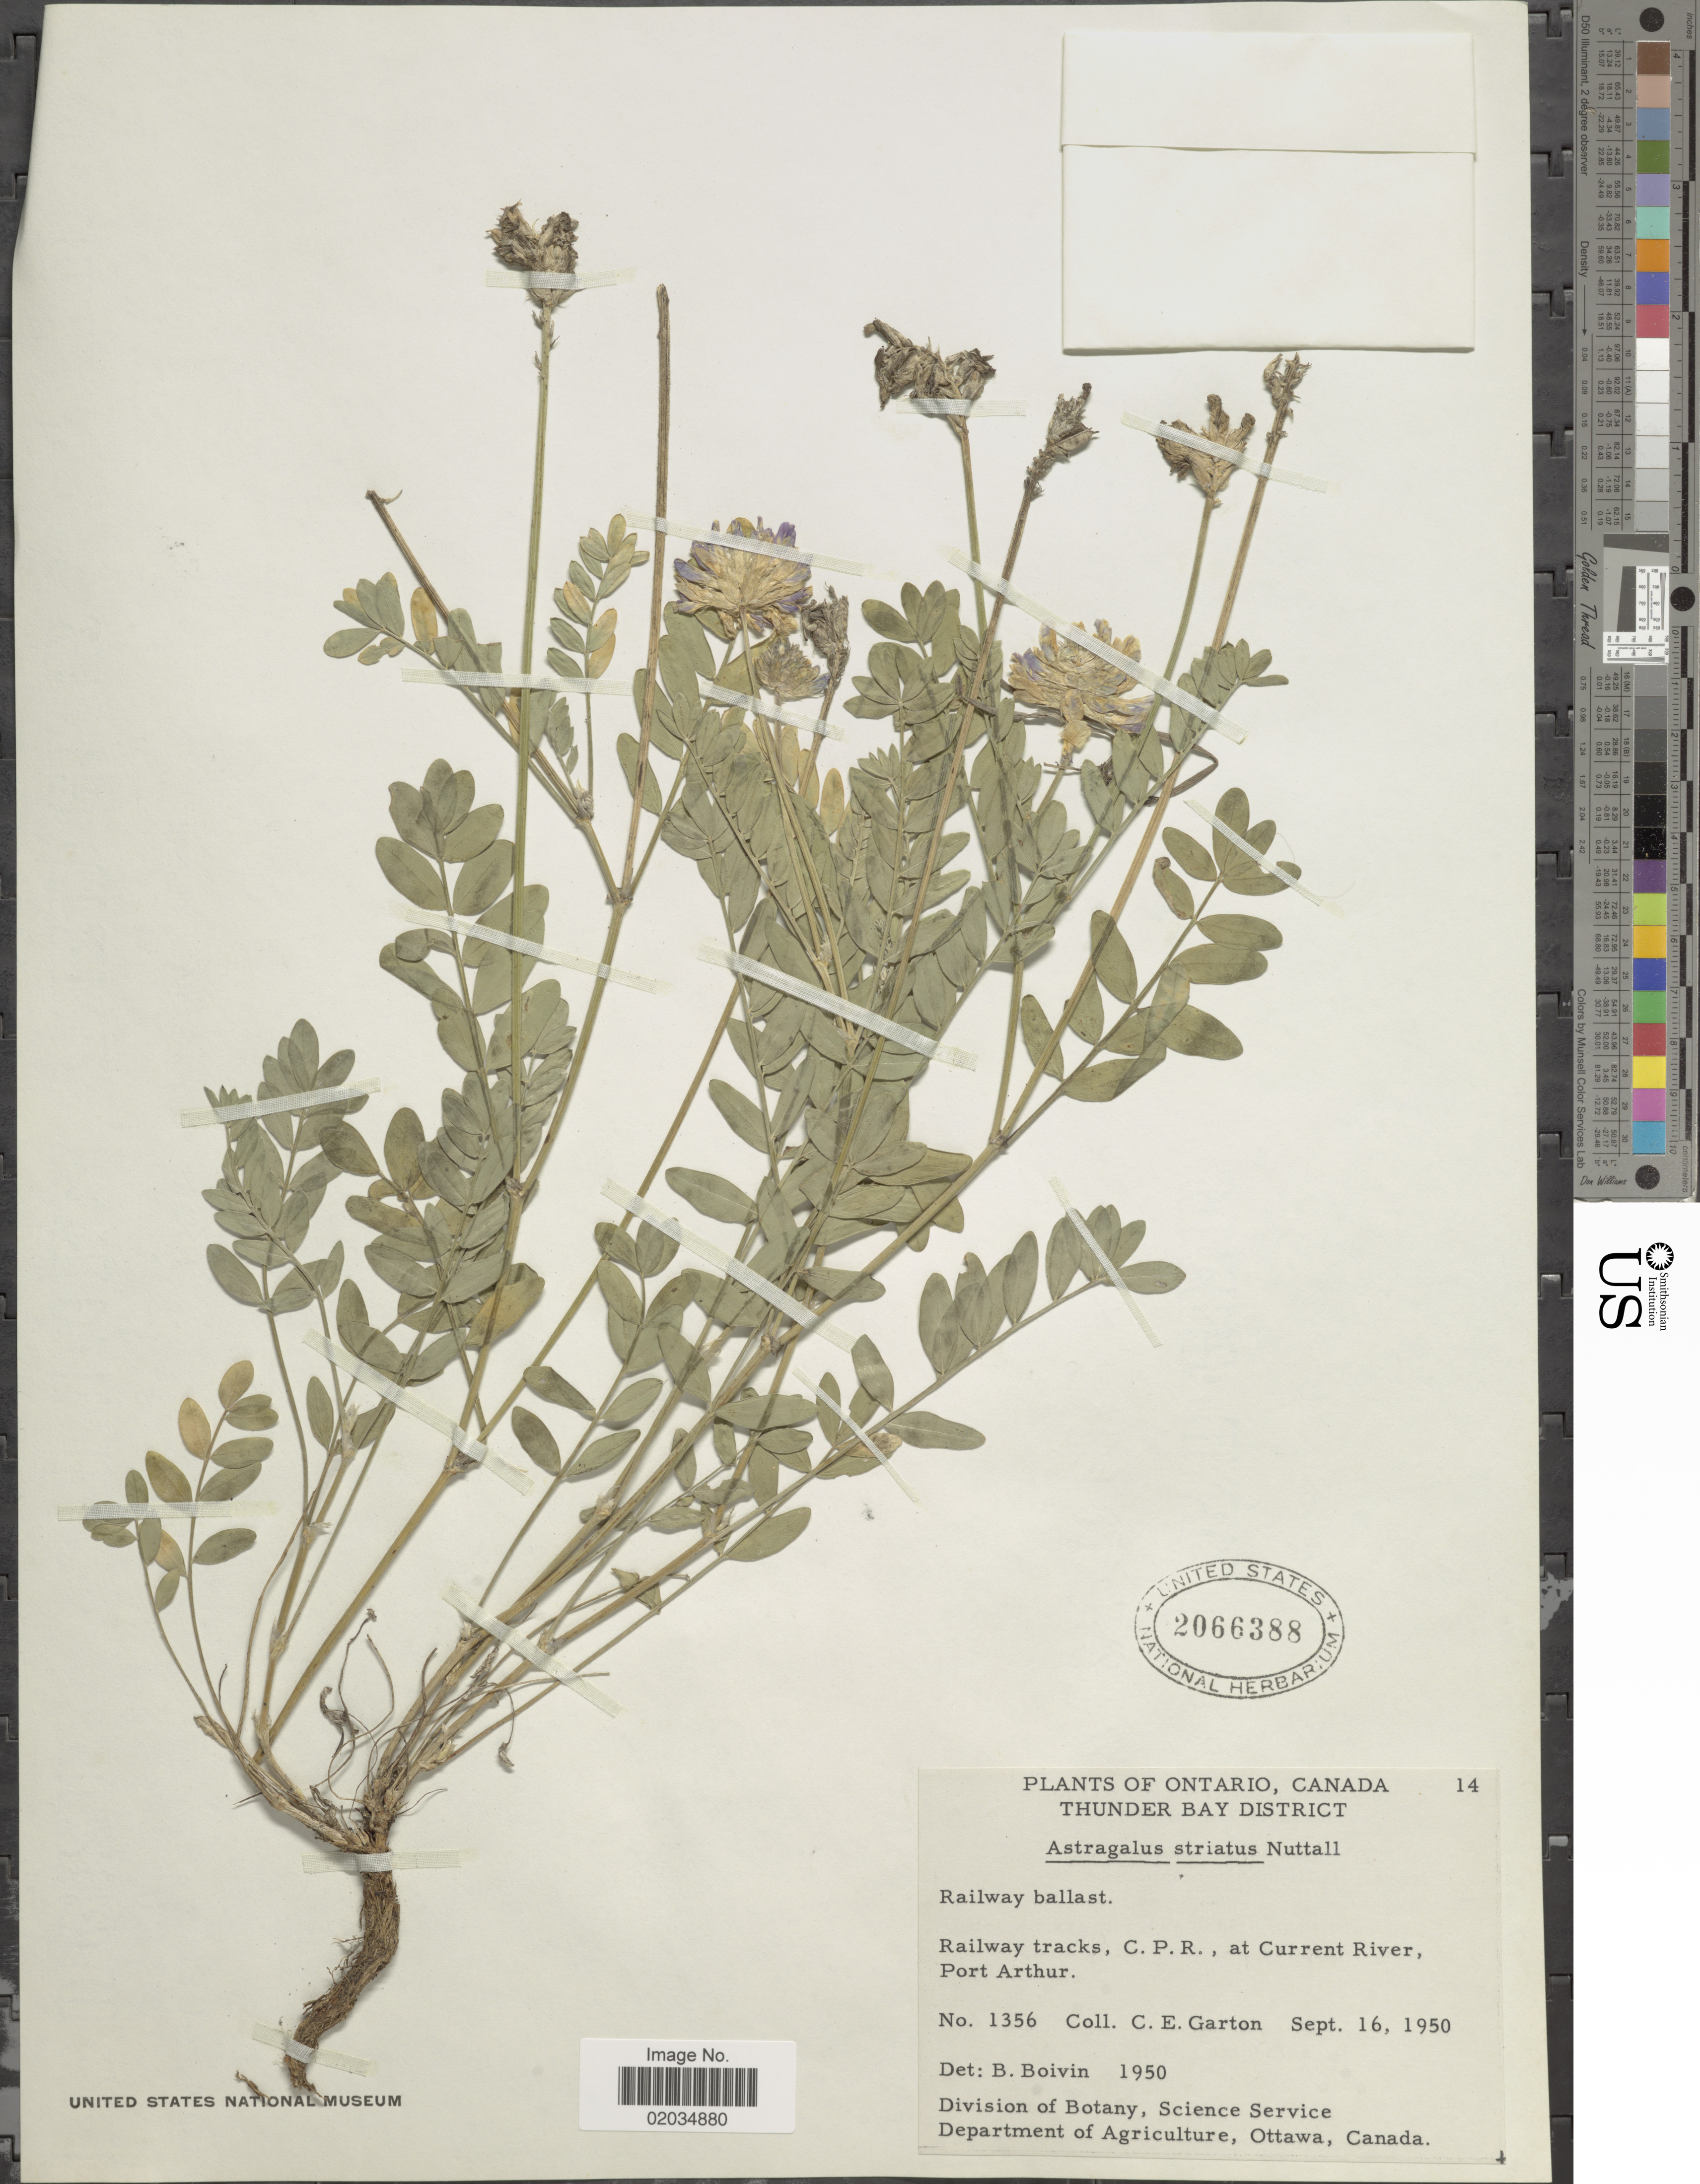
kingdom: Plantae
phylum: Tracheophyta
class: Magnoliopsida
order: Fabales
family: Fabaceae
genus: Astragalus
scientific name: Astragalus adsurgens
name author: Pall.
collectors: C. E. Garton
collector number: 1356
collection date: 1950-09-16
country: Canada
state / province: Ontario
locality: Thunder Bay District, Railways tracks, C.P.R., at Current River, Port Arthur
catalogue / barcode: US 2066388